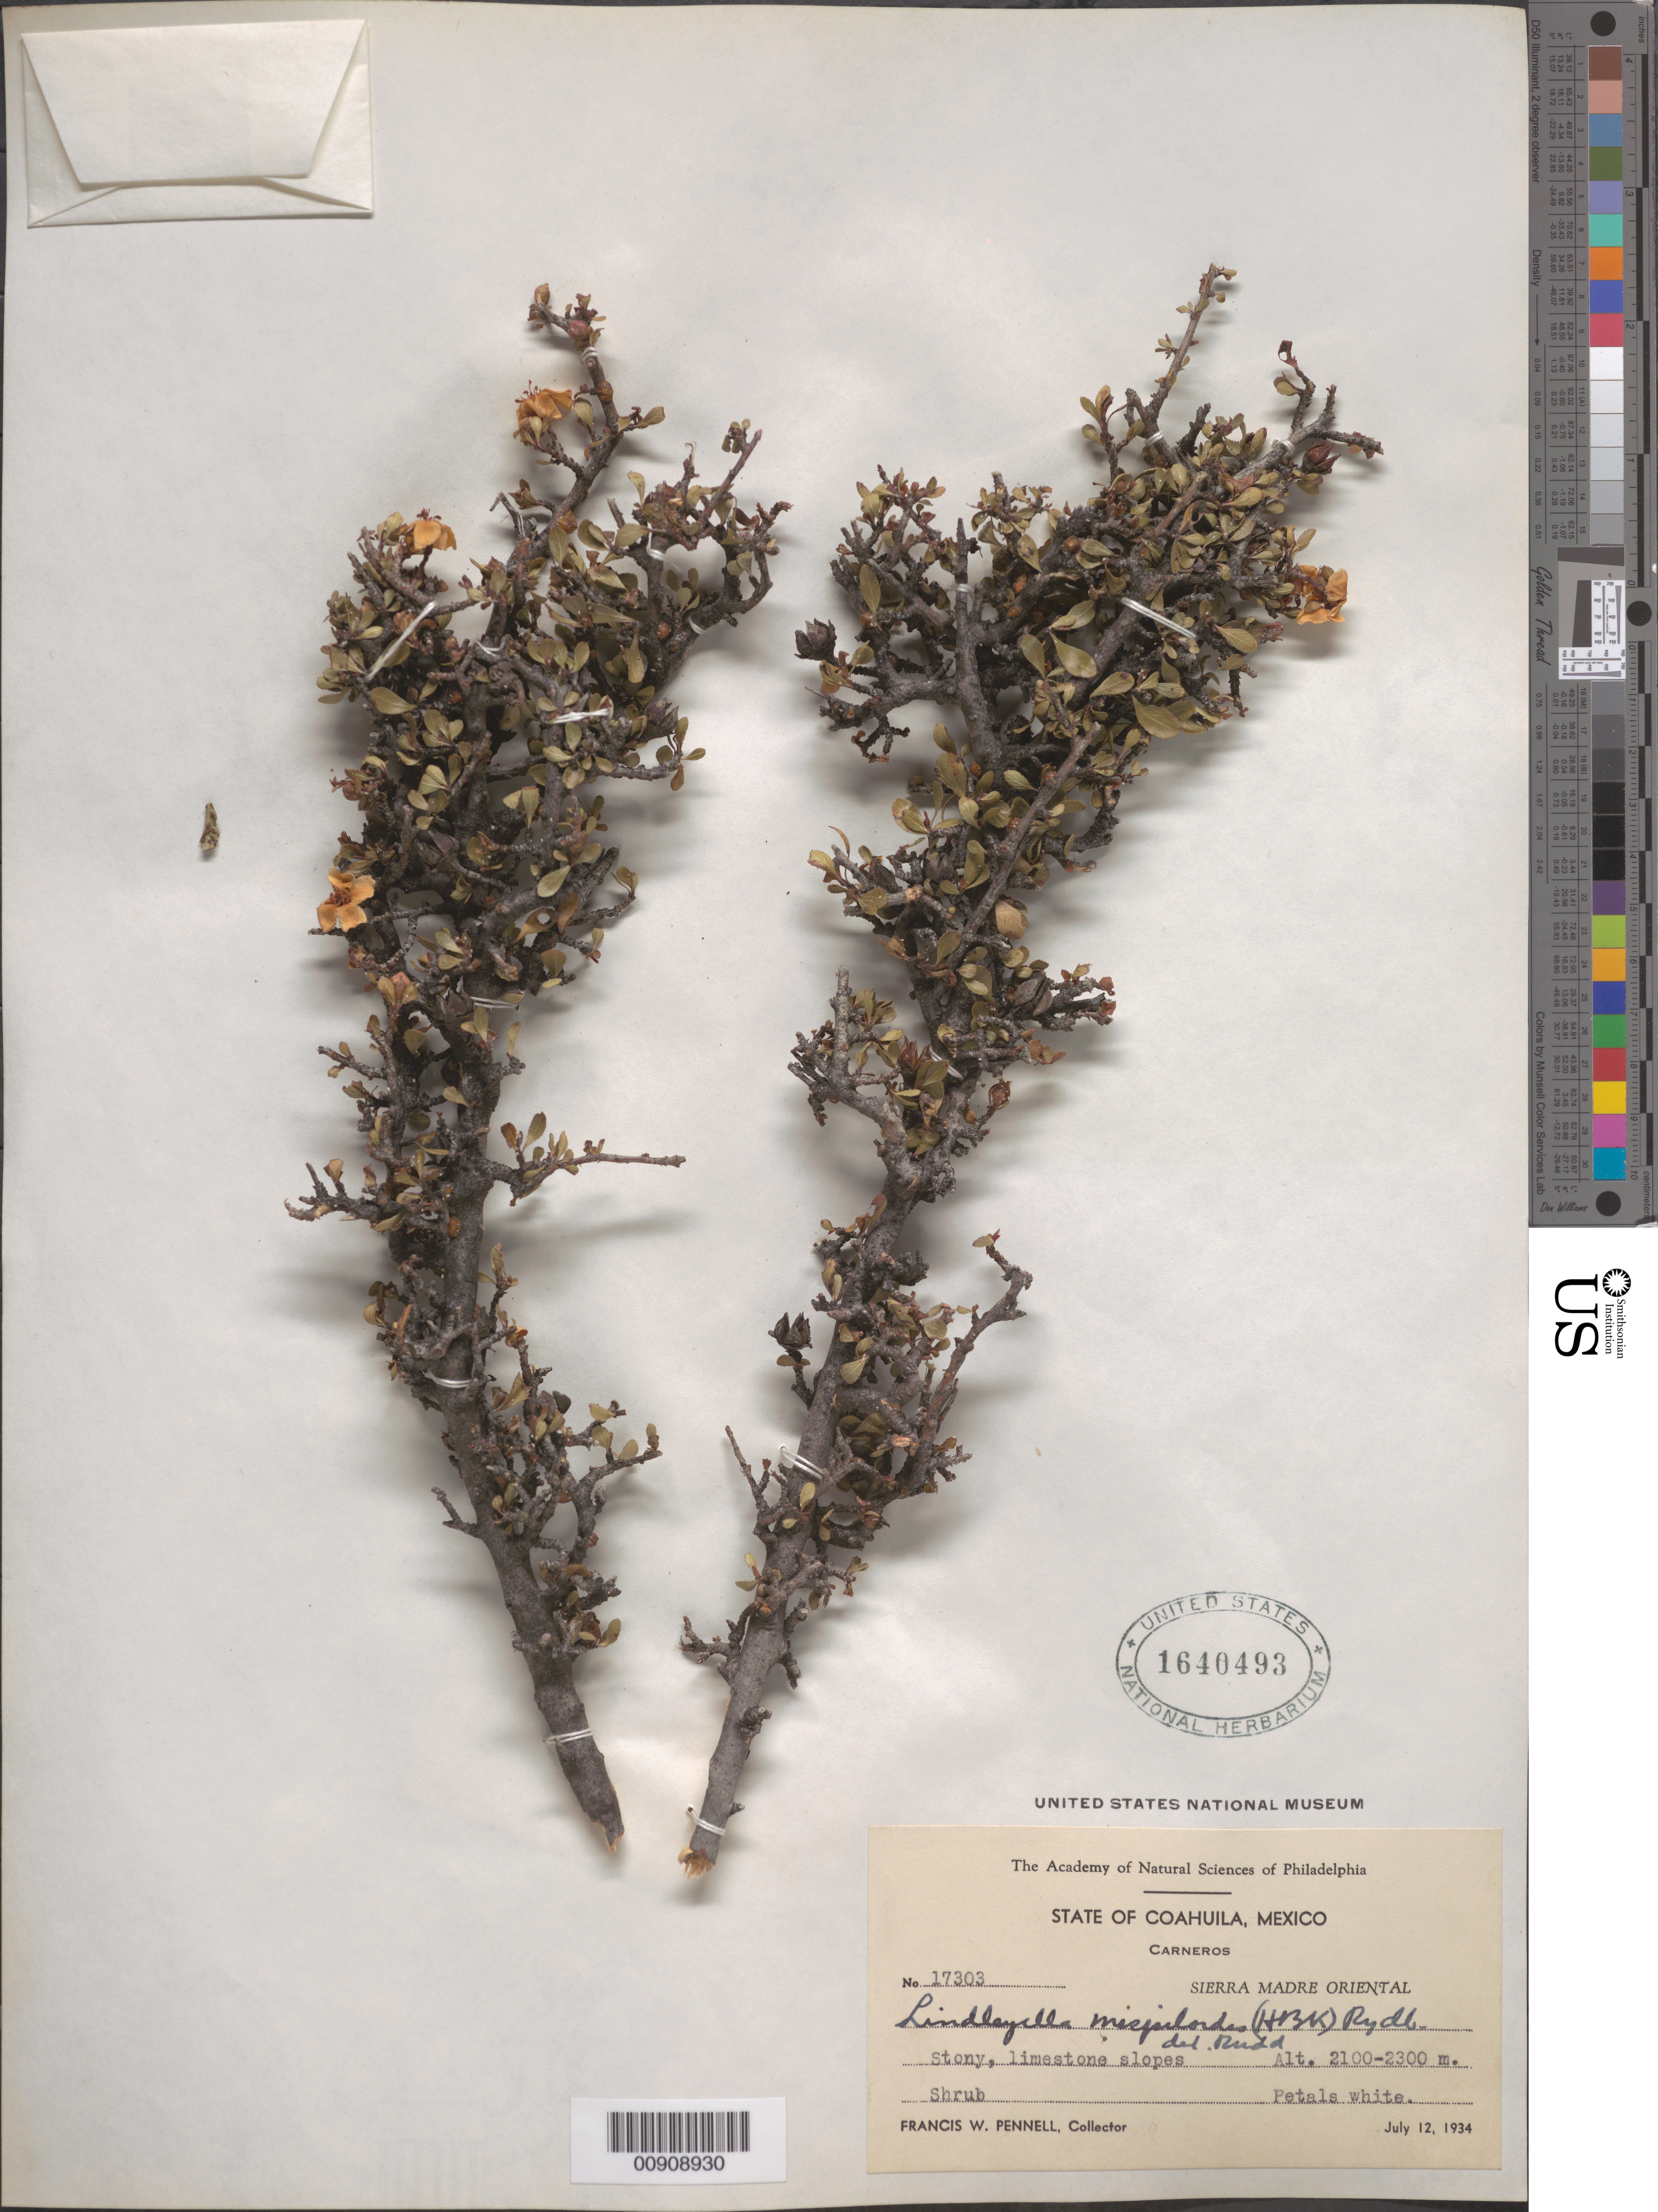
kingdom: Plantae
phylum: Tracheophyta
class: Magnoliopsida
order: Rosales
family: Rosaceae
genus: Lindleya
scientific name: Lindleya mespiloides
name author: Kunth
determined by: Strong, Mark T., (BOT), Smithsonian Institution - National Museum of Natural History (UNITED STATES)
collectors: F. W. Pennell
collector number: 17303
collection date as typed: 12 Jul 1934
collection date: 1934-07-12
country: Mexico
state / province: Coahuila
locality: Carneros, State of Coahuila. Sierra Madre Oriental.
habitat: Stony, limestone slopes.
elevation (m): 2300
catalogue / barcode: US 1640493